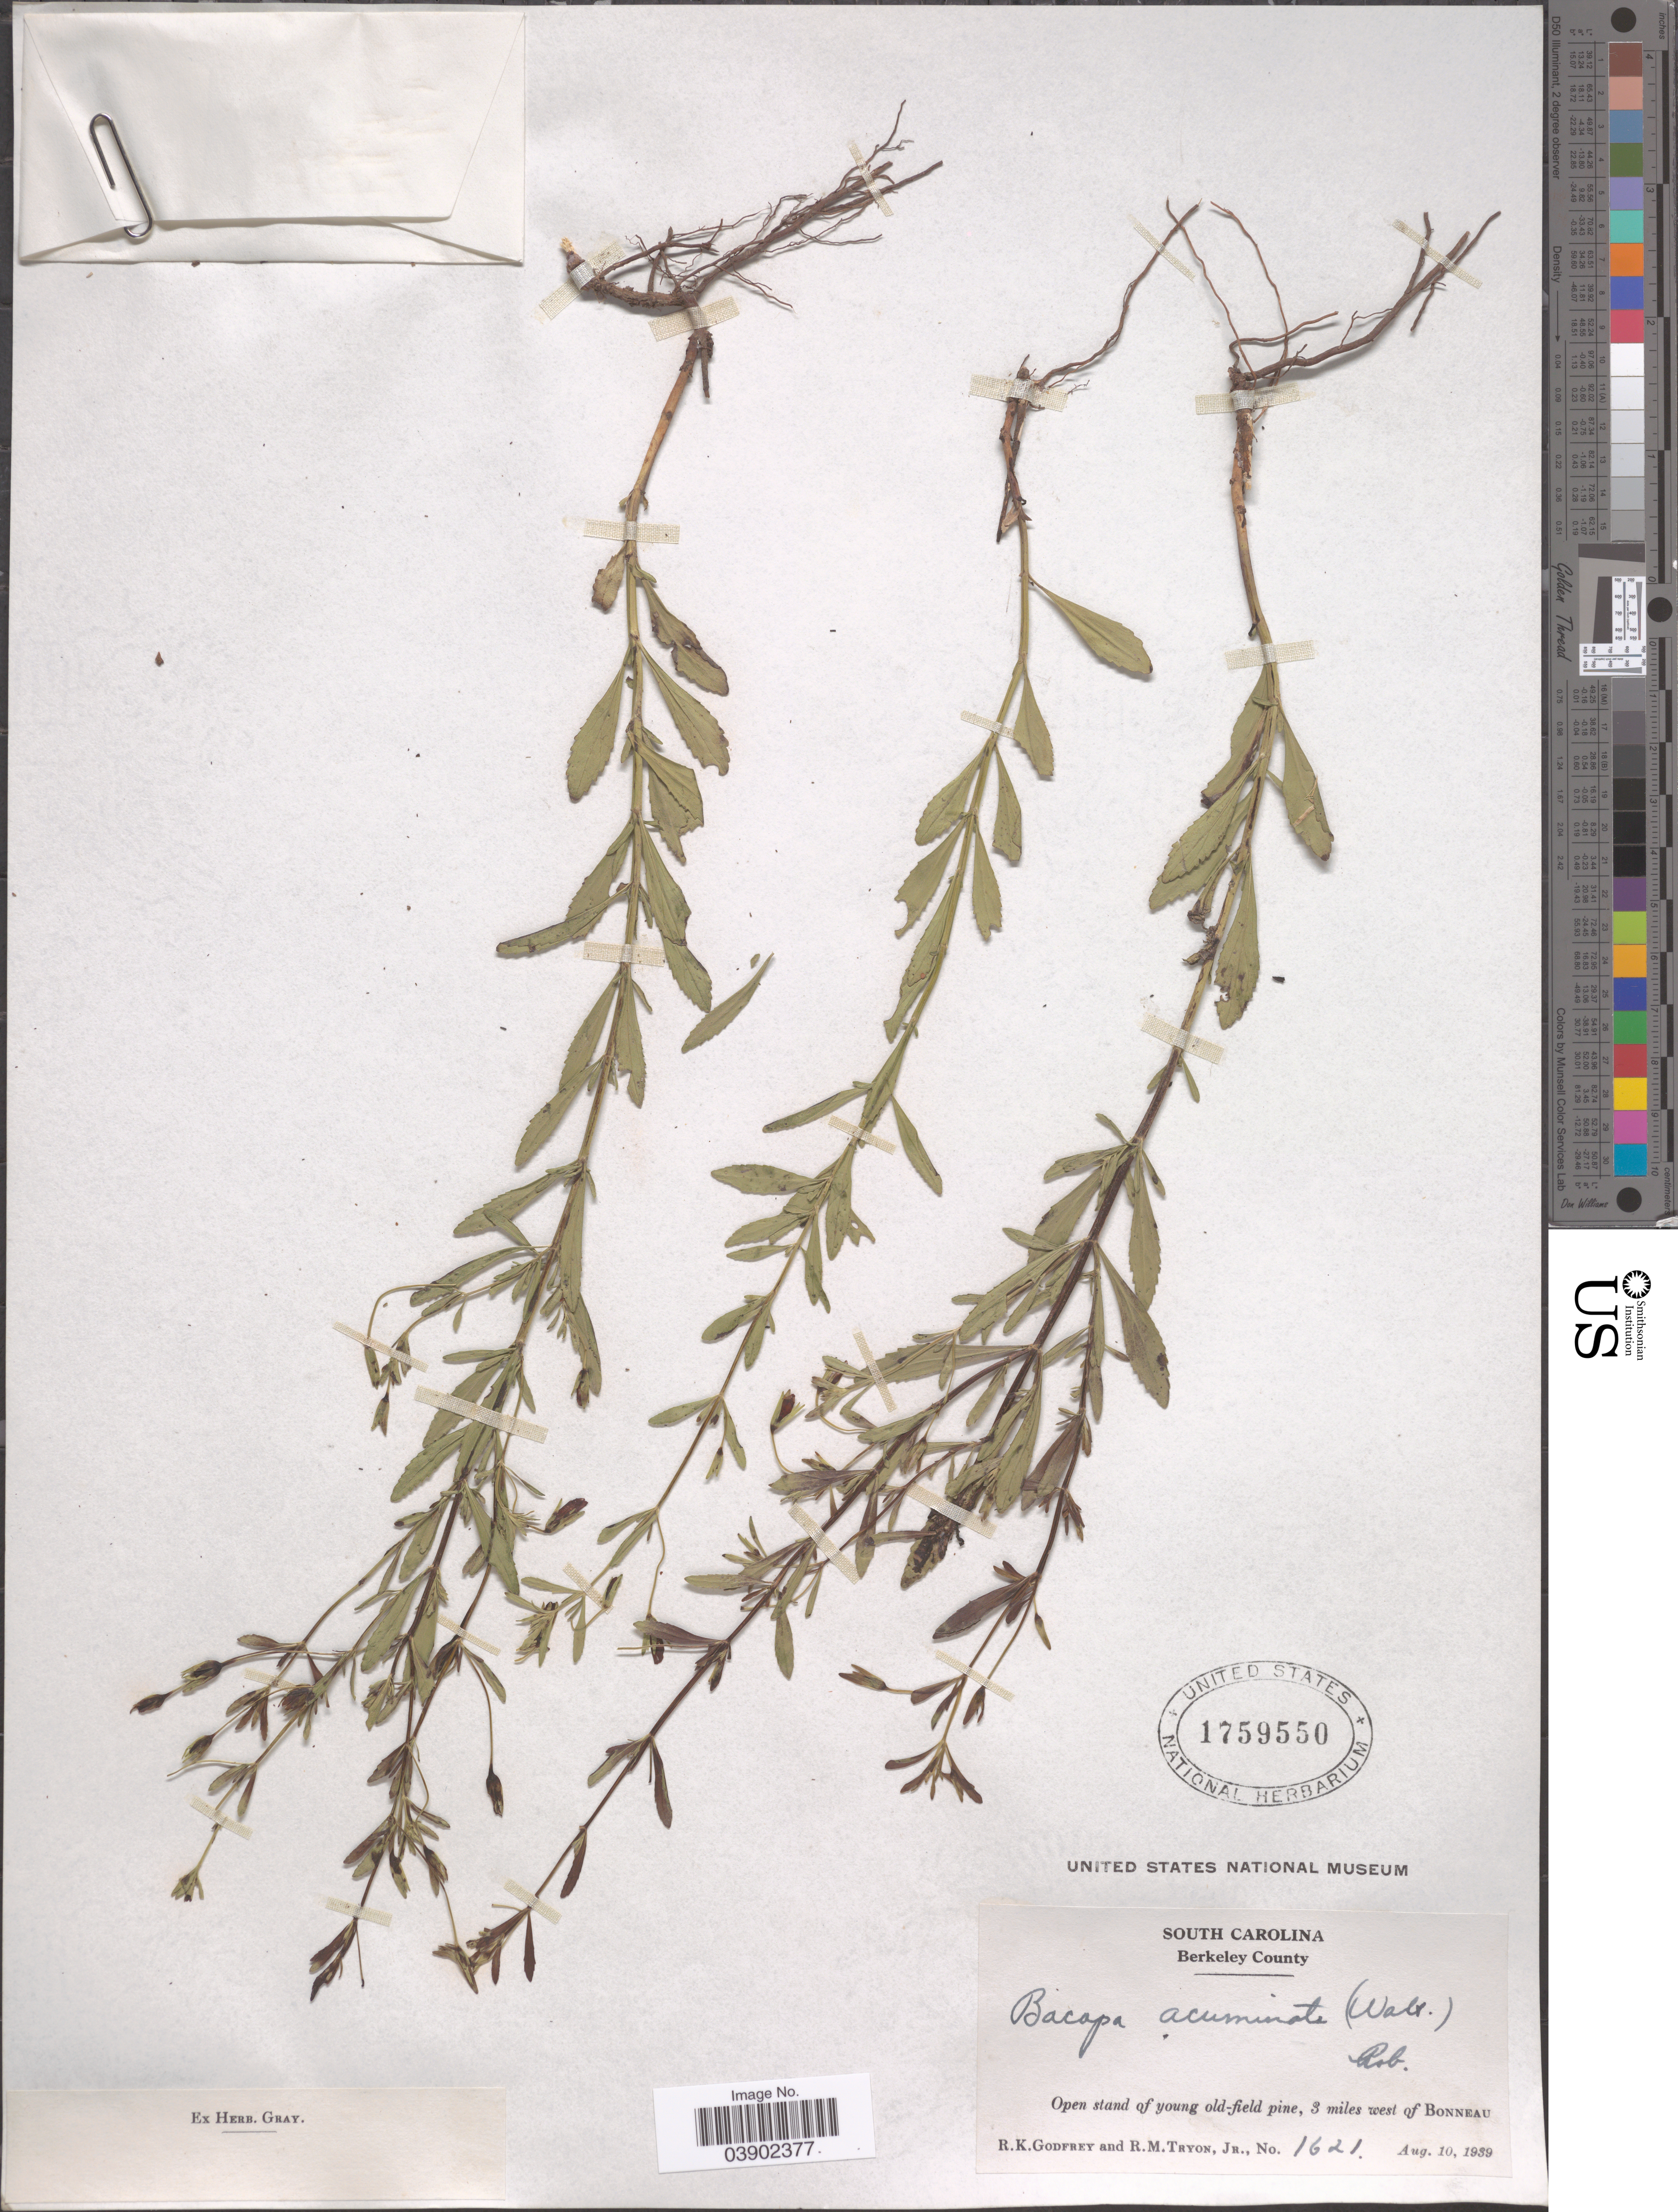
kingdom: Plantae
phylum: Tracheophyta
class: Magnoliopsida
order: Lamiales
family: Plantaginaceae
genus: Mecardonia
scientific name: Mecardonia vandellioides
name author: (Kunth) Pennell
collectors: R. K. Godfrey & R. Tryon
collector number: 1621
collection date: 1939-08-10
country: United States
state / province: South Carolina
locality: Berkeley County. 3 miles west of Bonneau.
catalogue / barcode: US 1759550